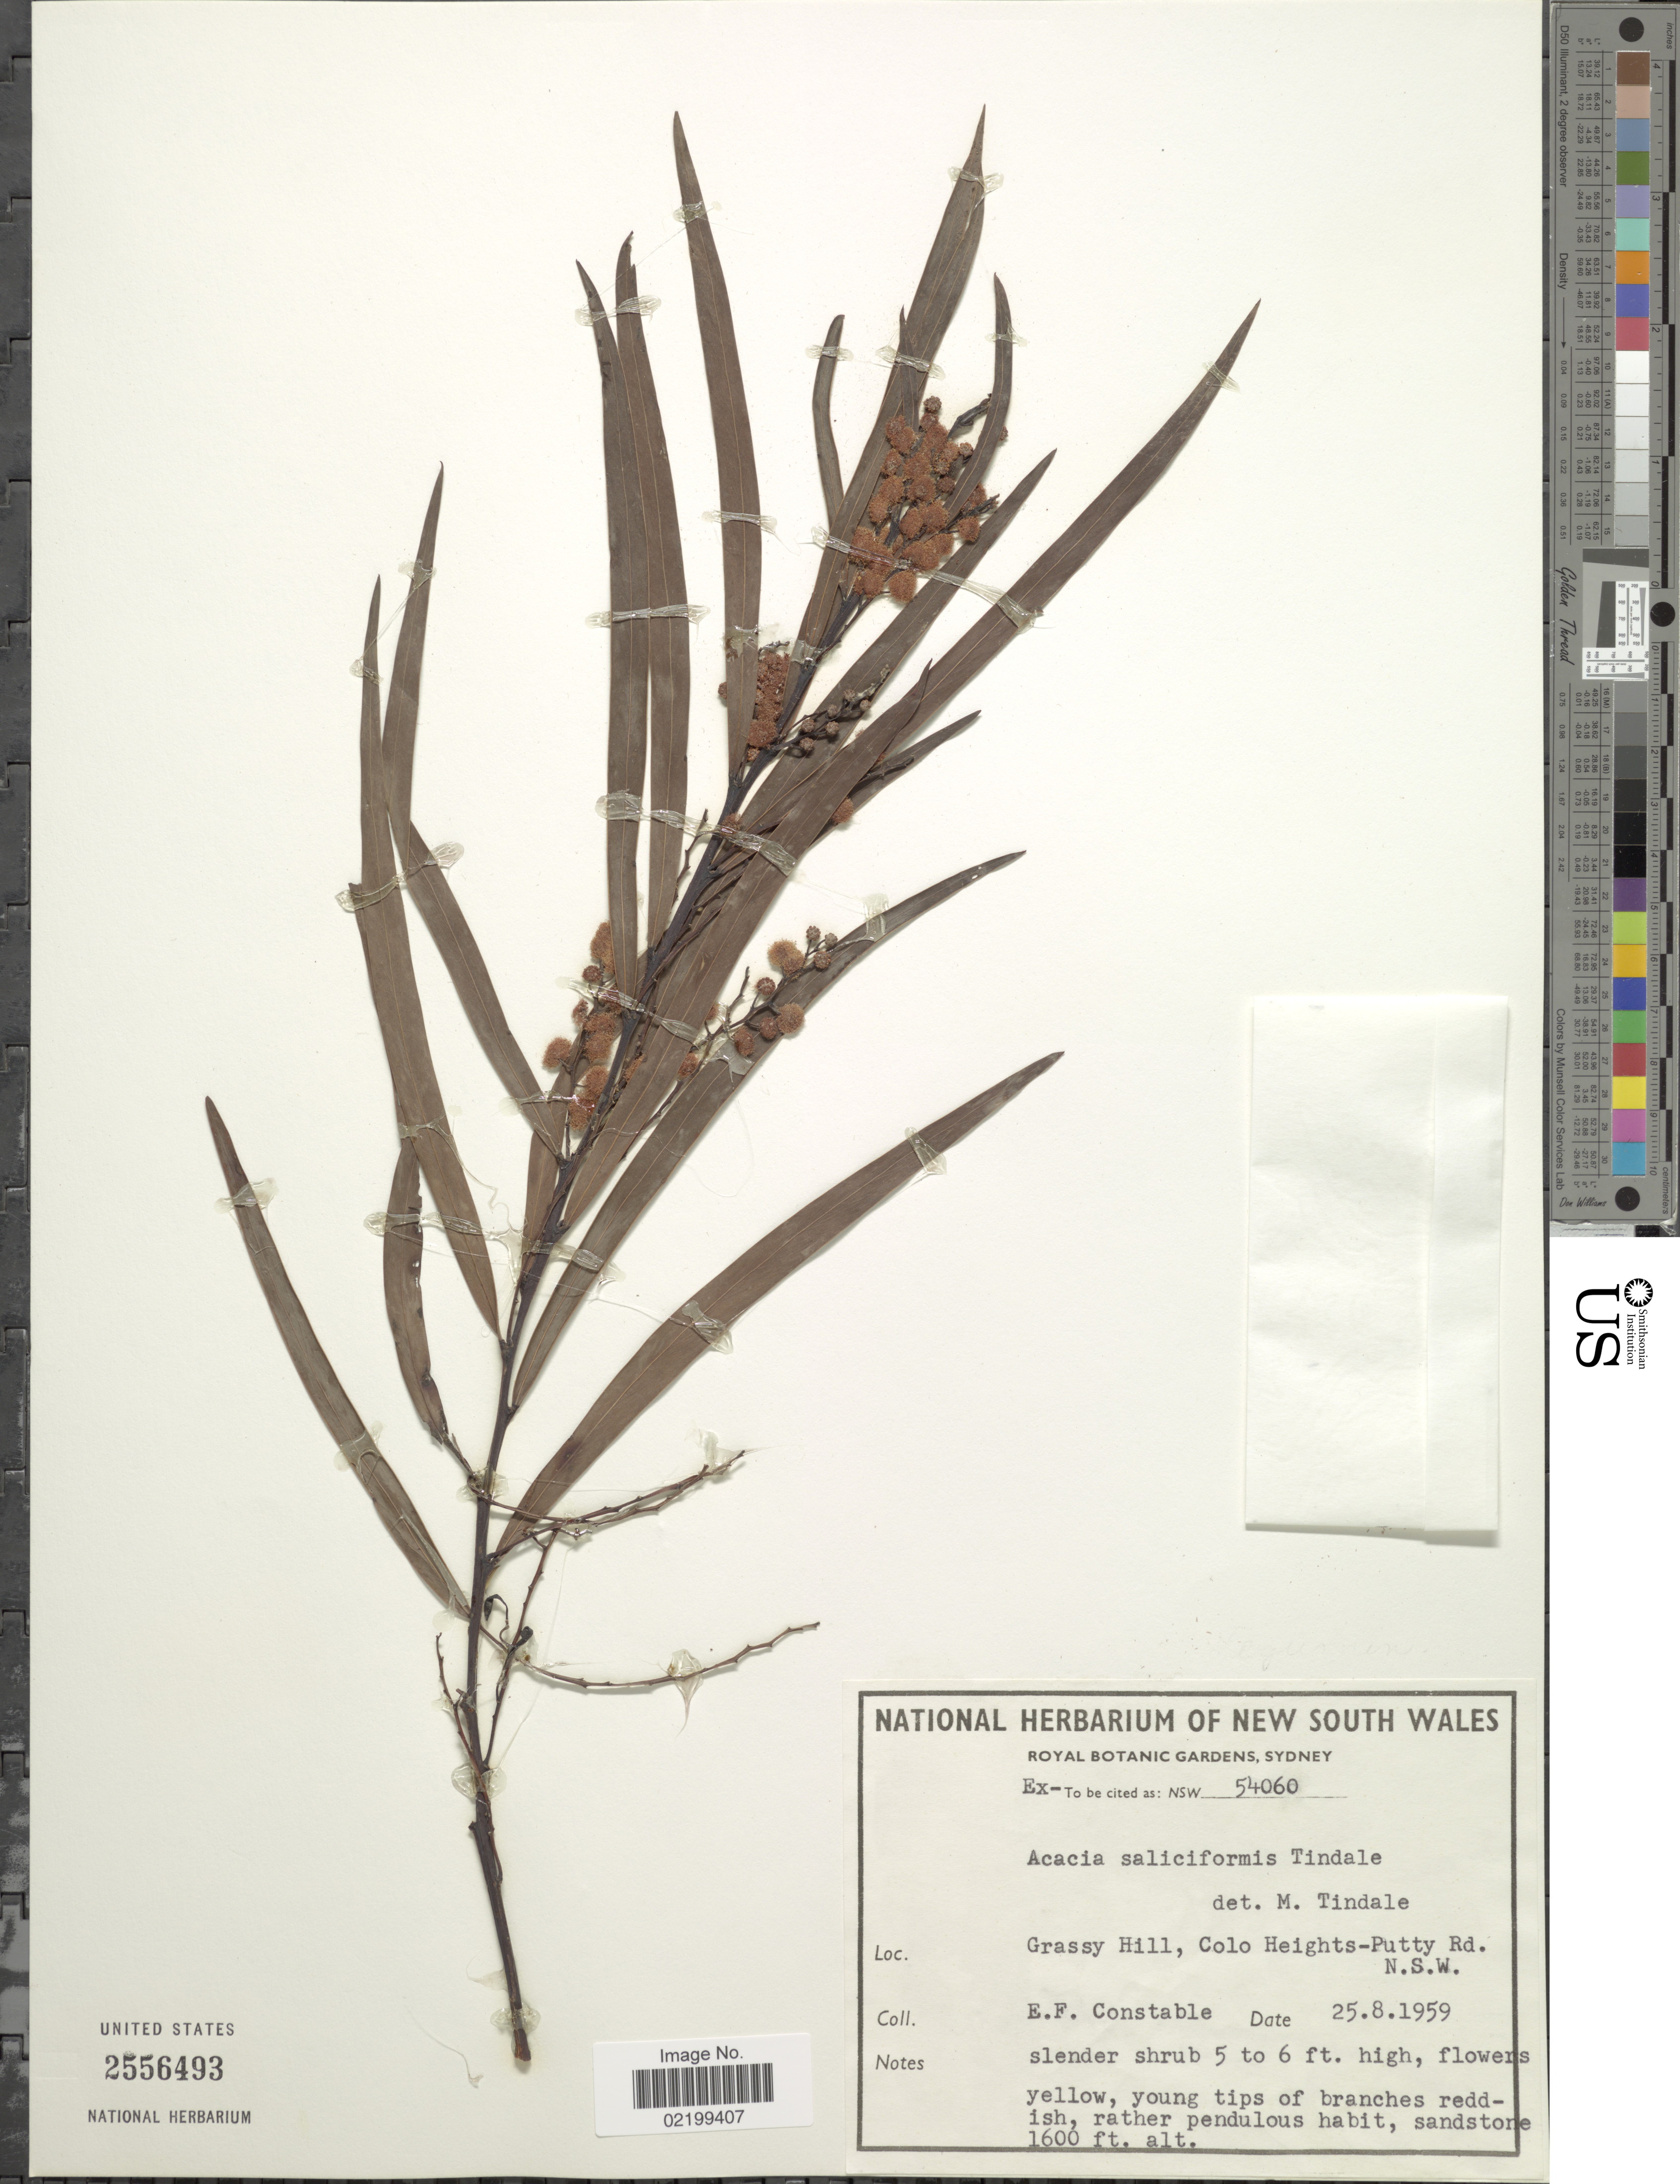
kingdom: Plantae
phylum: Tracheophyta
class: Magnoliopsida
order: Fabales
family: Fabaceae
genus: Acacia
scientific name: Acacia saliciformis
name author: Tindale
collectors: E. F. Constable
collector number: NSW 54060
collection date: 1959-08-25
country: Australia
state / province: New South Wales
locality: Grassy Hill, Colo Heights-Putty Rd., sandstone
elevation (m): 488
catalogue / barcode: US 2556493